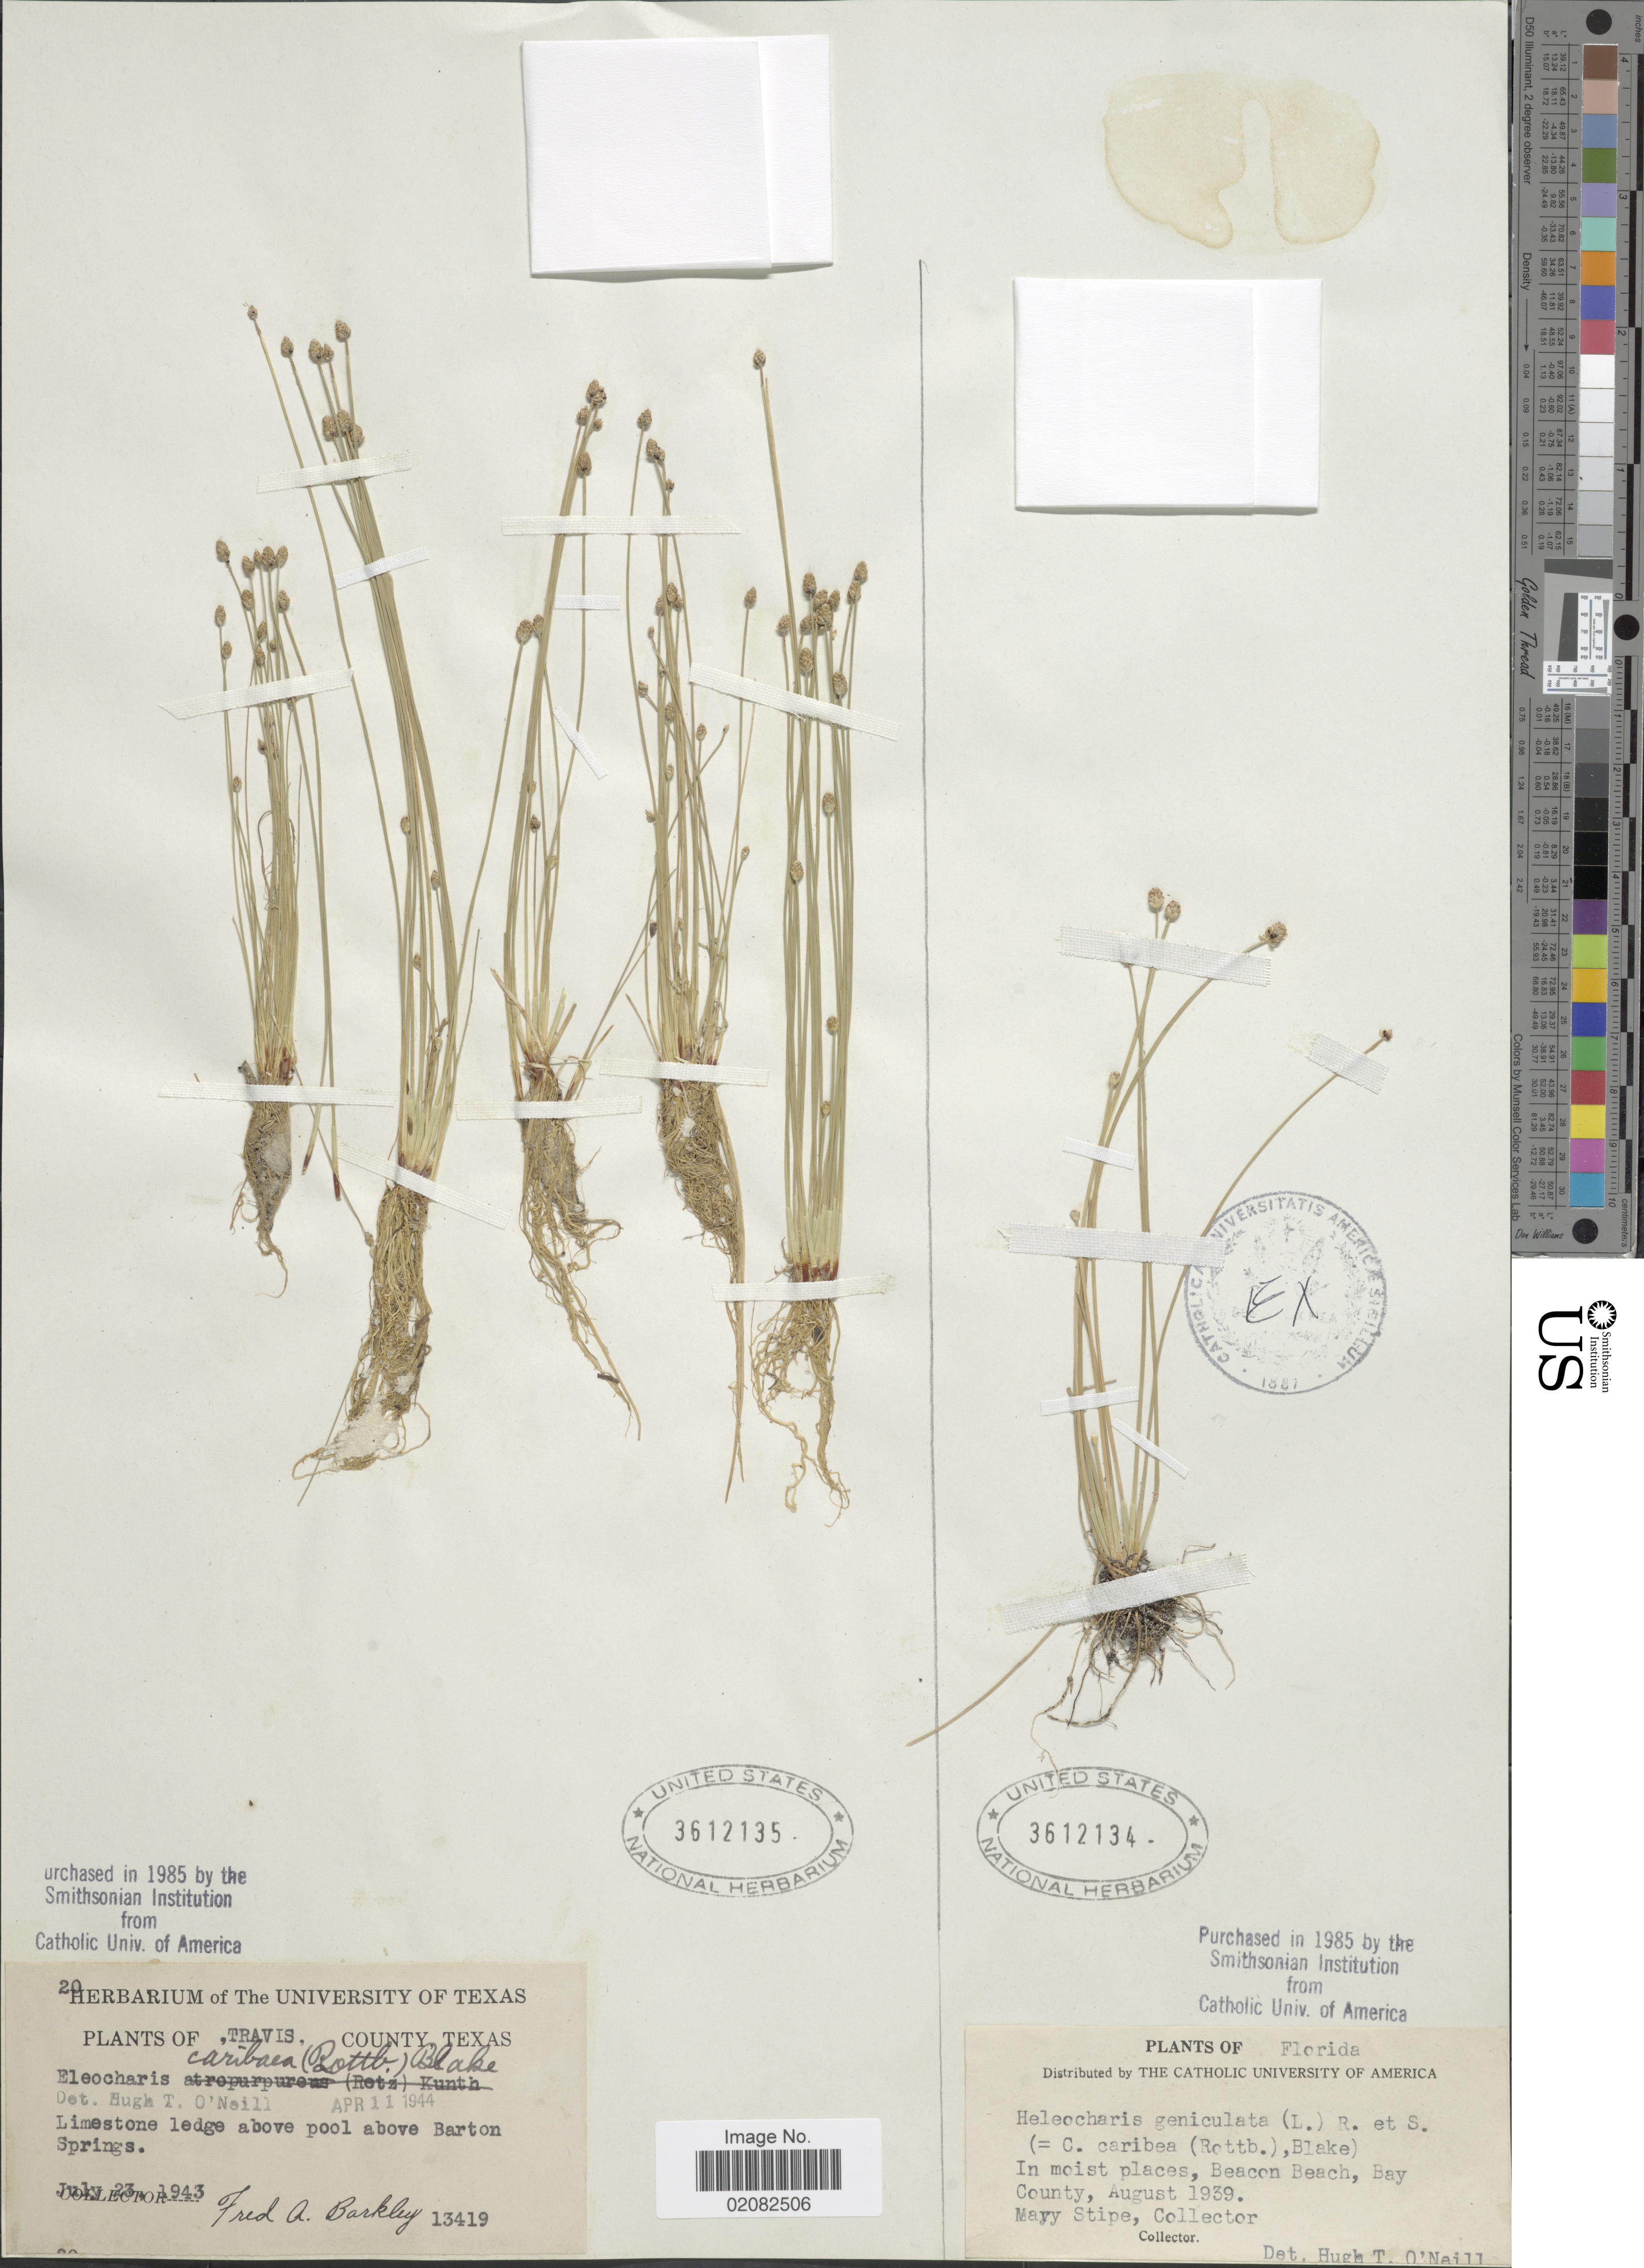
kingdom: Plantae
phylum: Tracheophyta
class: Liliopsida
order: Poales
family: Cyperaceae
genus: Eleocharis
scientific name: Eleocharis geniculata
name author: (L.) Roem. & Schult.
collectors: M. Stipe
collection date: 1939-08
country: United States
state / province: Florida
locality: Beacon Beach, Bay County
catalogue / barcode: US 3612134-2